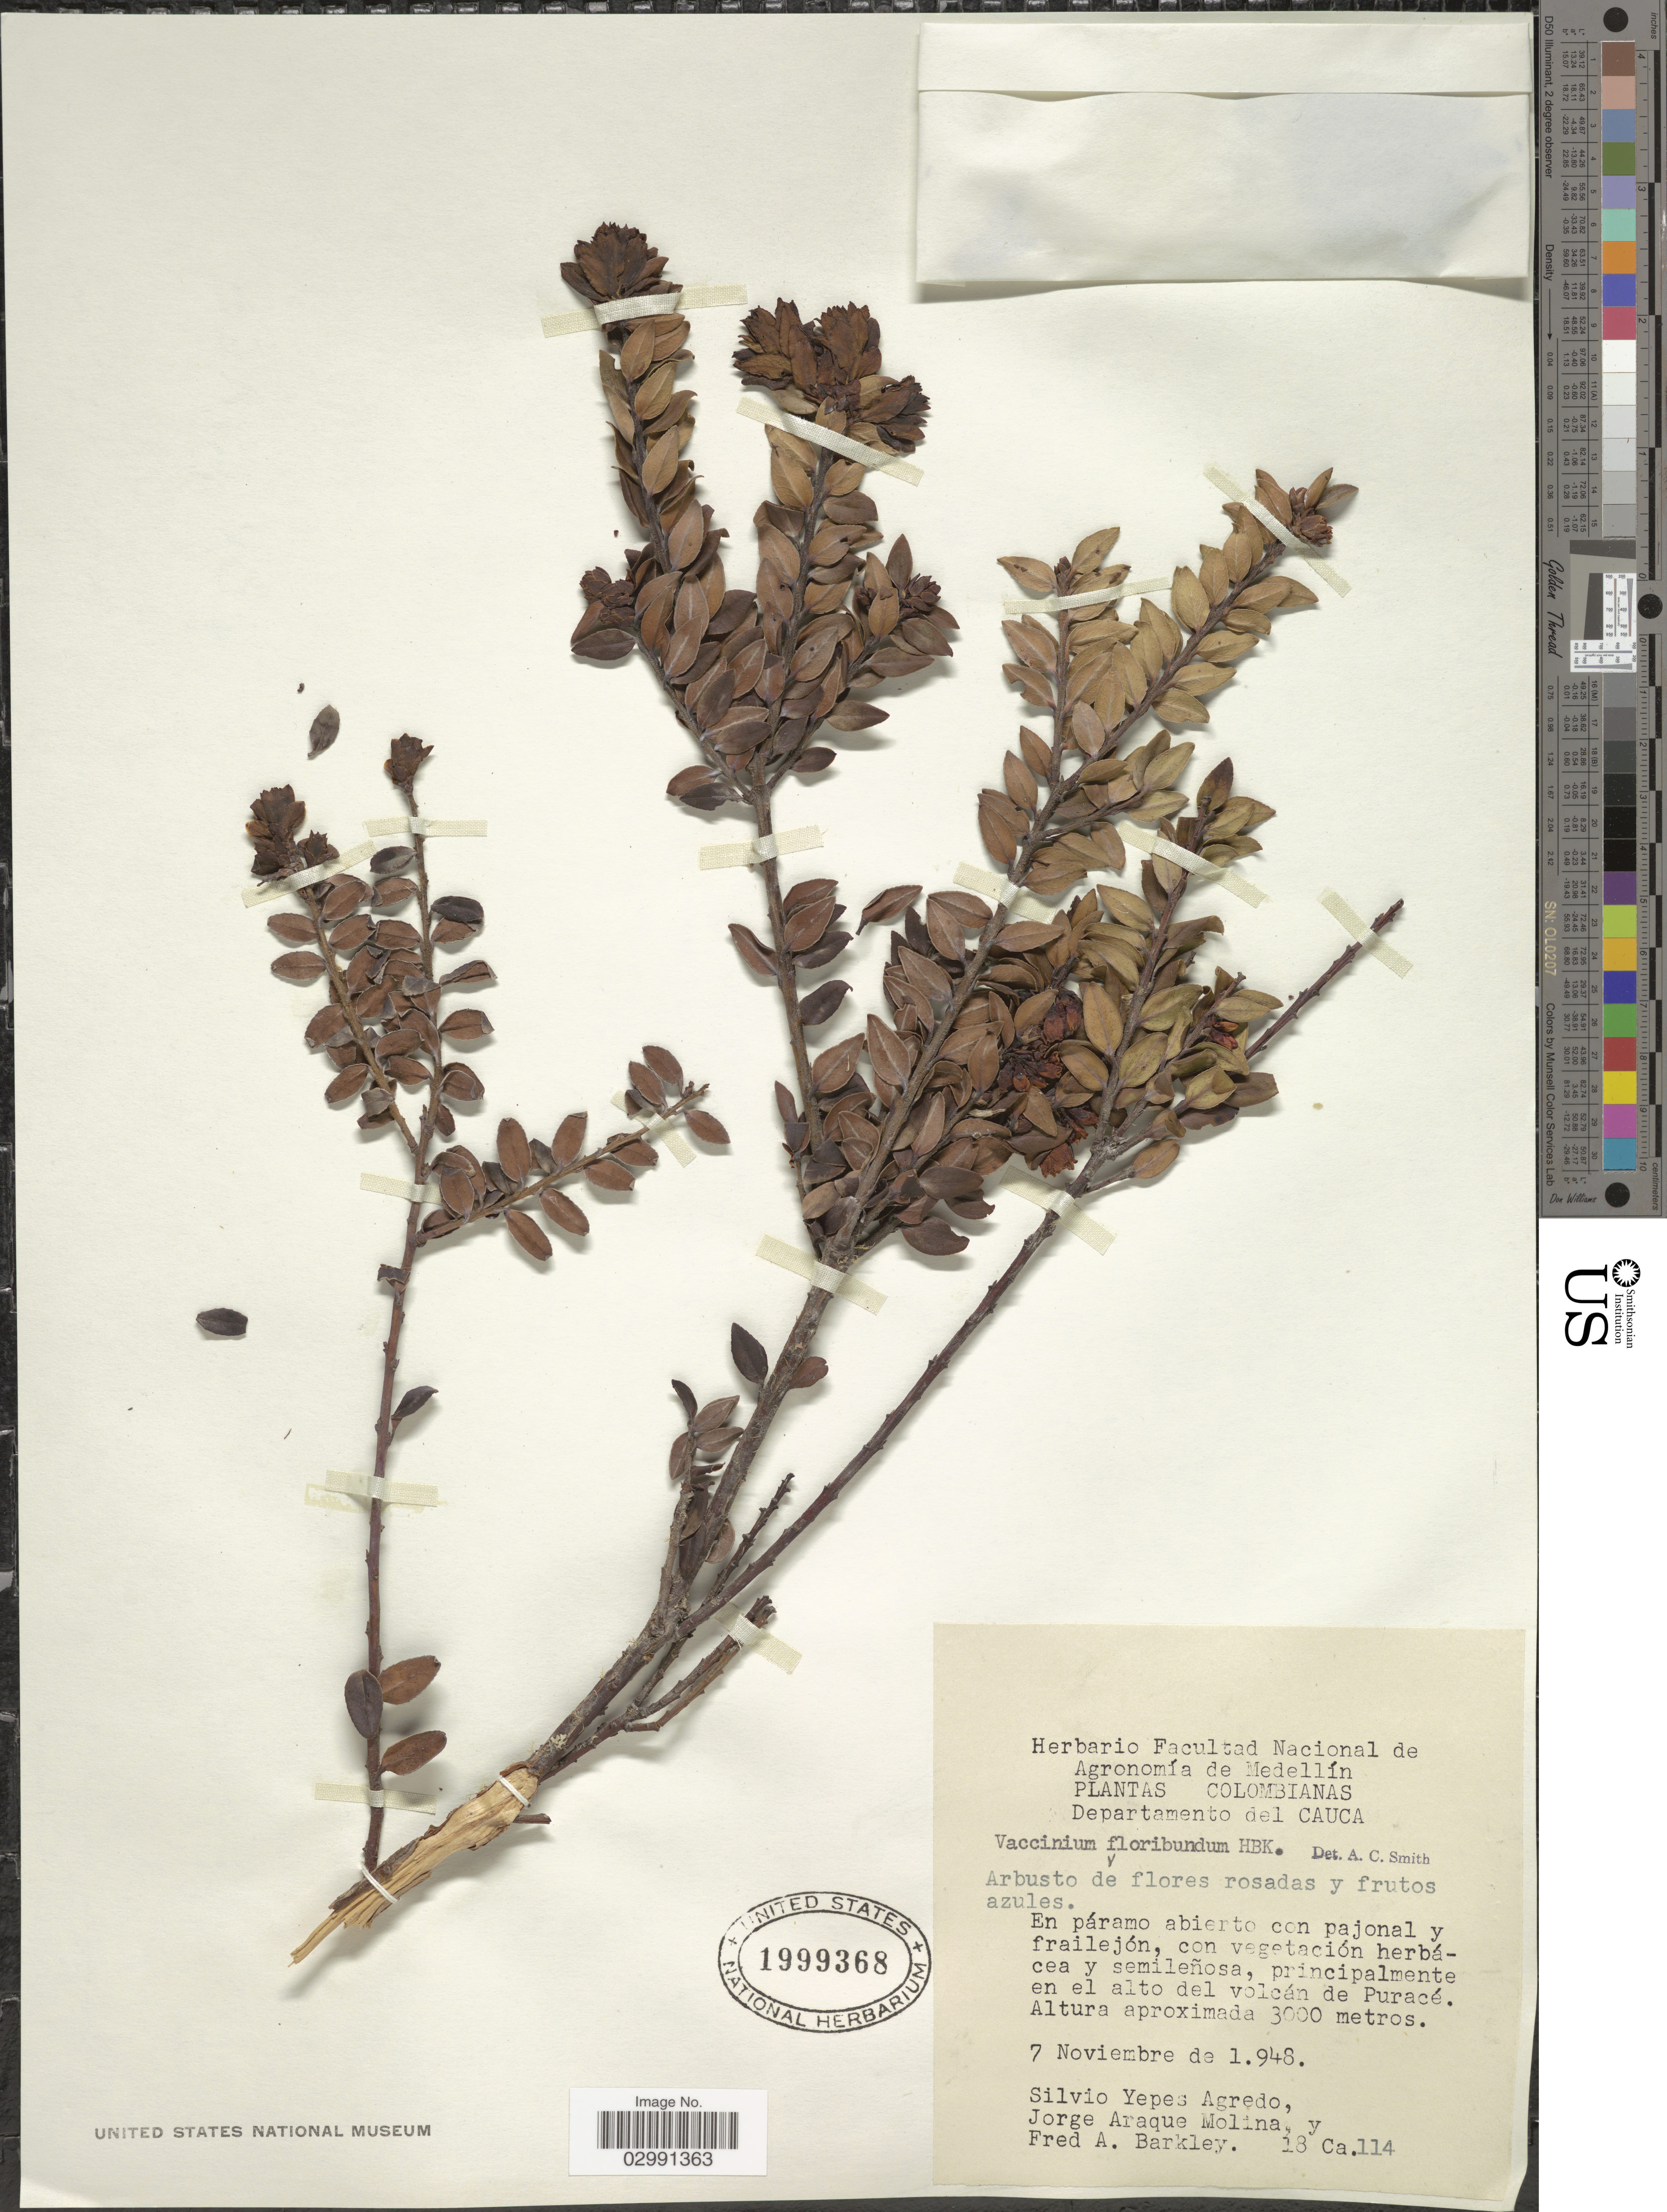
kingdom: Plantae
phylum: Tracheophyta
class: Magnoliopsida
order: Ericales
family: Ericaceae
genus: Vaccinium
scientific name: Vaccinium floribundum var. floribundum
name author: Kunth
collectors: S. Y. Agredo, J. Araque Molina & F. A. Barkley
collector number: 18Ca.114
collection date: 1948-11-07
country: Colombia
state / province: Cauca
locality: Departamento del Cauca. En el alto del volcán de Puracé.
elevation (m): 3000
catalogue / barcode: US 1999368